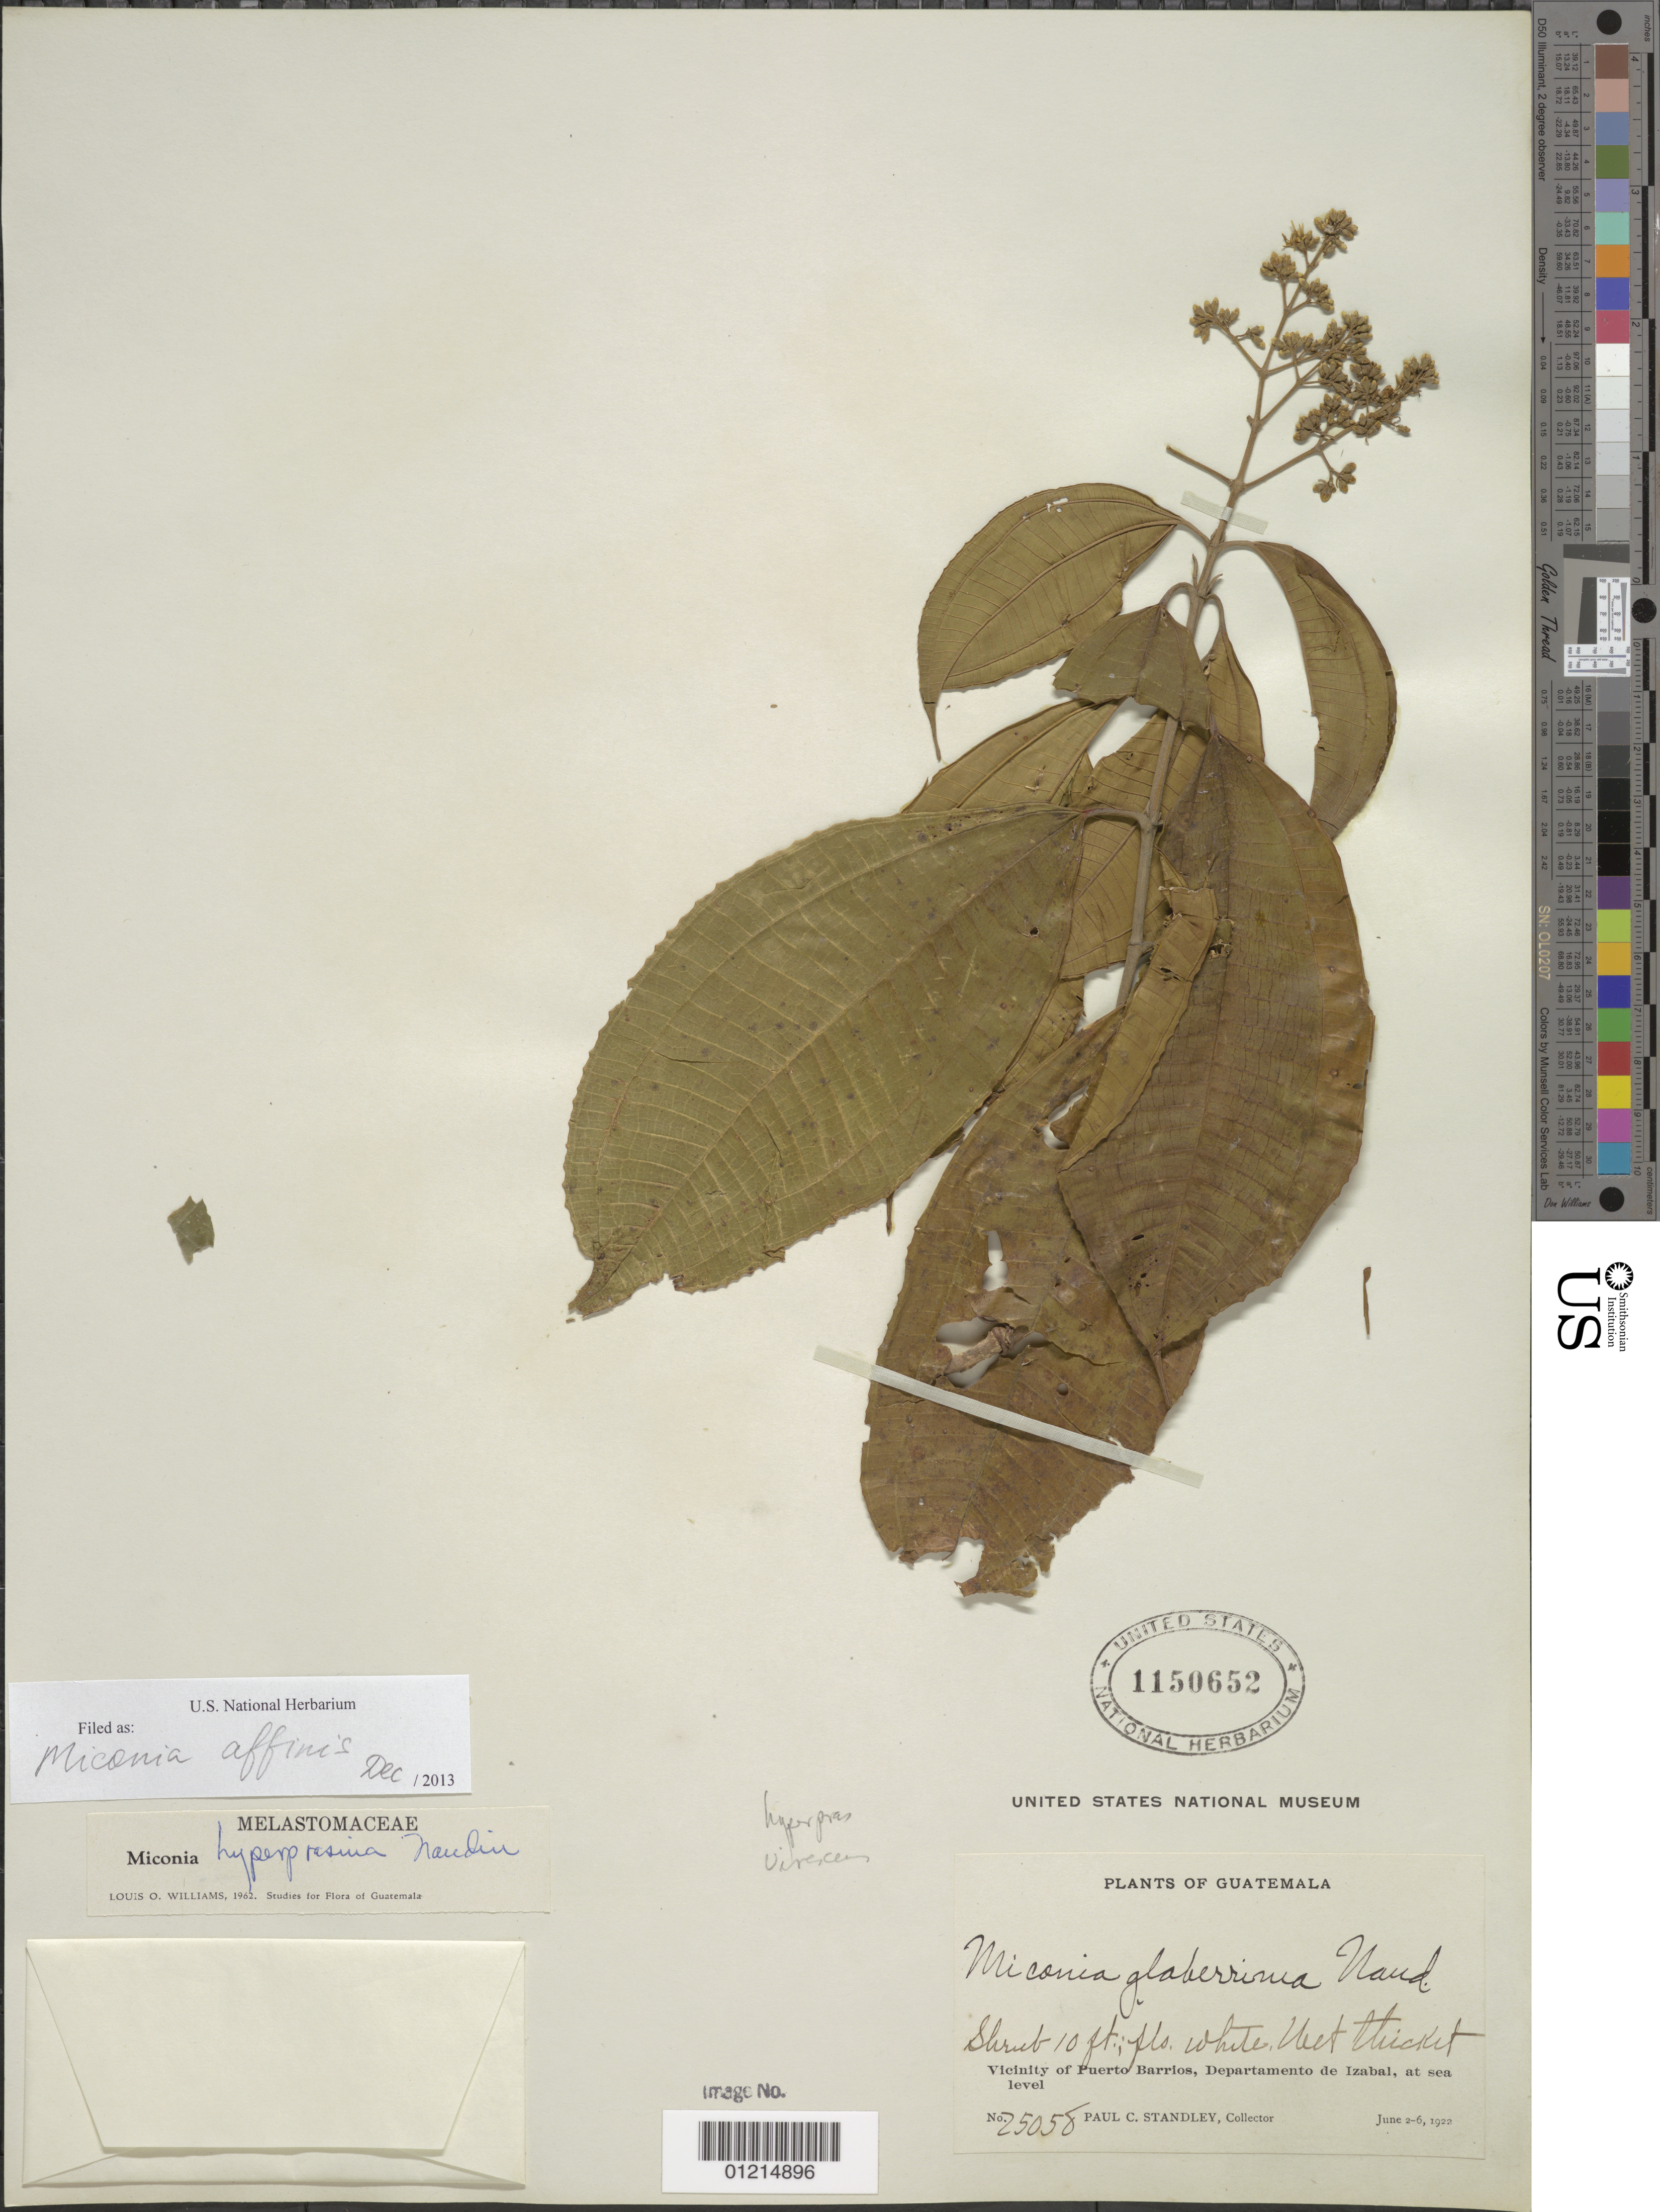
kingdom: Plantae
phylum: Tracheophyta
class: Magnoliopsida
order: Myrtales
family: Melastomataceae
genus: Miconia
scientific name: Miconia affinis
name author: DC.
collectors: P. C. Standley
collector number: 25058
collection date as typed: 02 Jun 1922 to 06 Jun 1922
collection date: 1922-06-02/1922-06-06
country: Guatemala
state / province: Izabal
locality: Vicinity of Puerto Barrios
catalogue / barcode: US 1150652